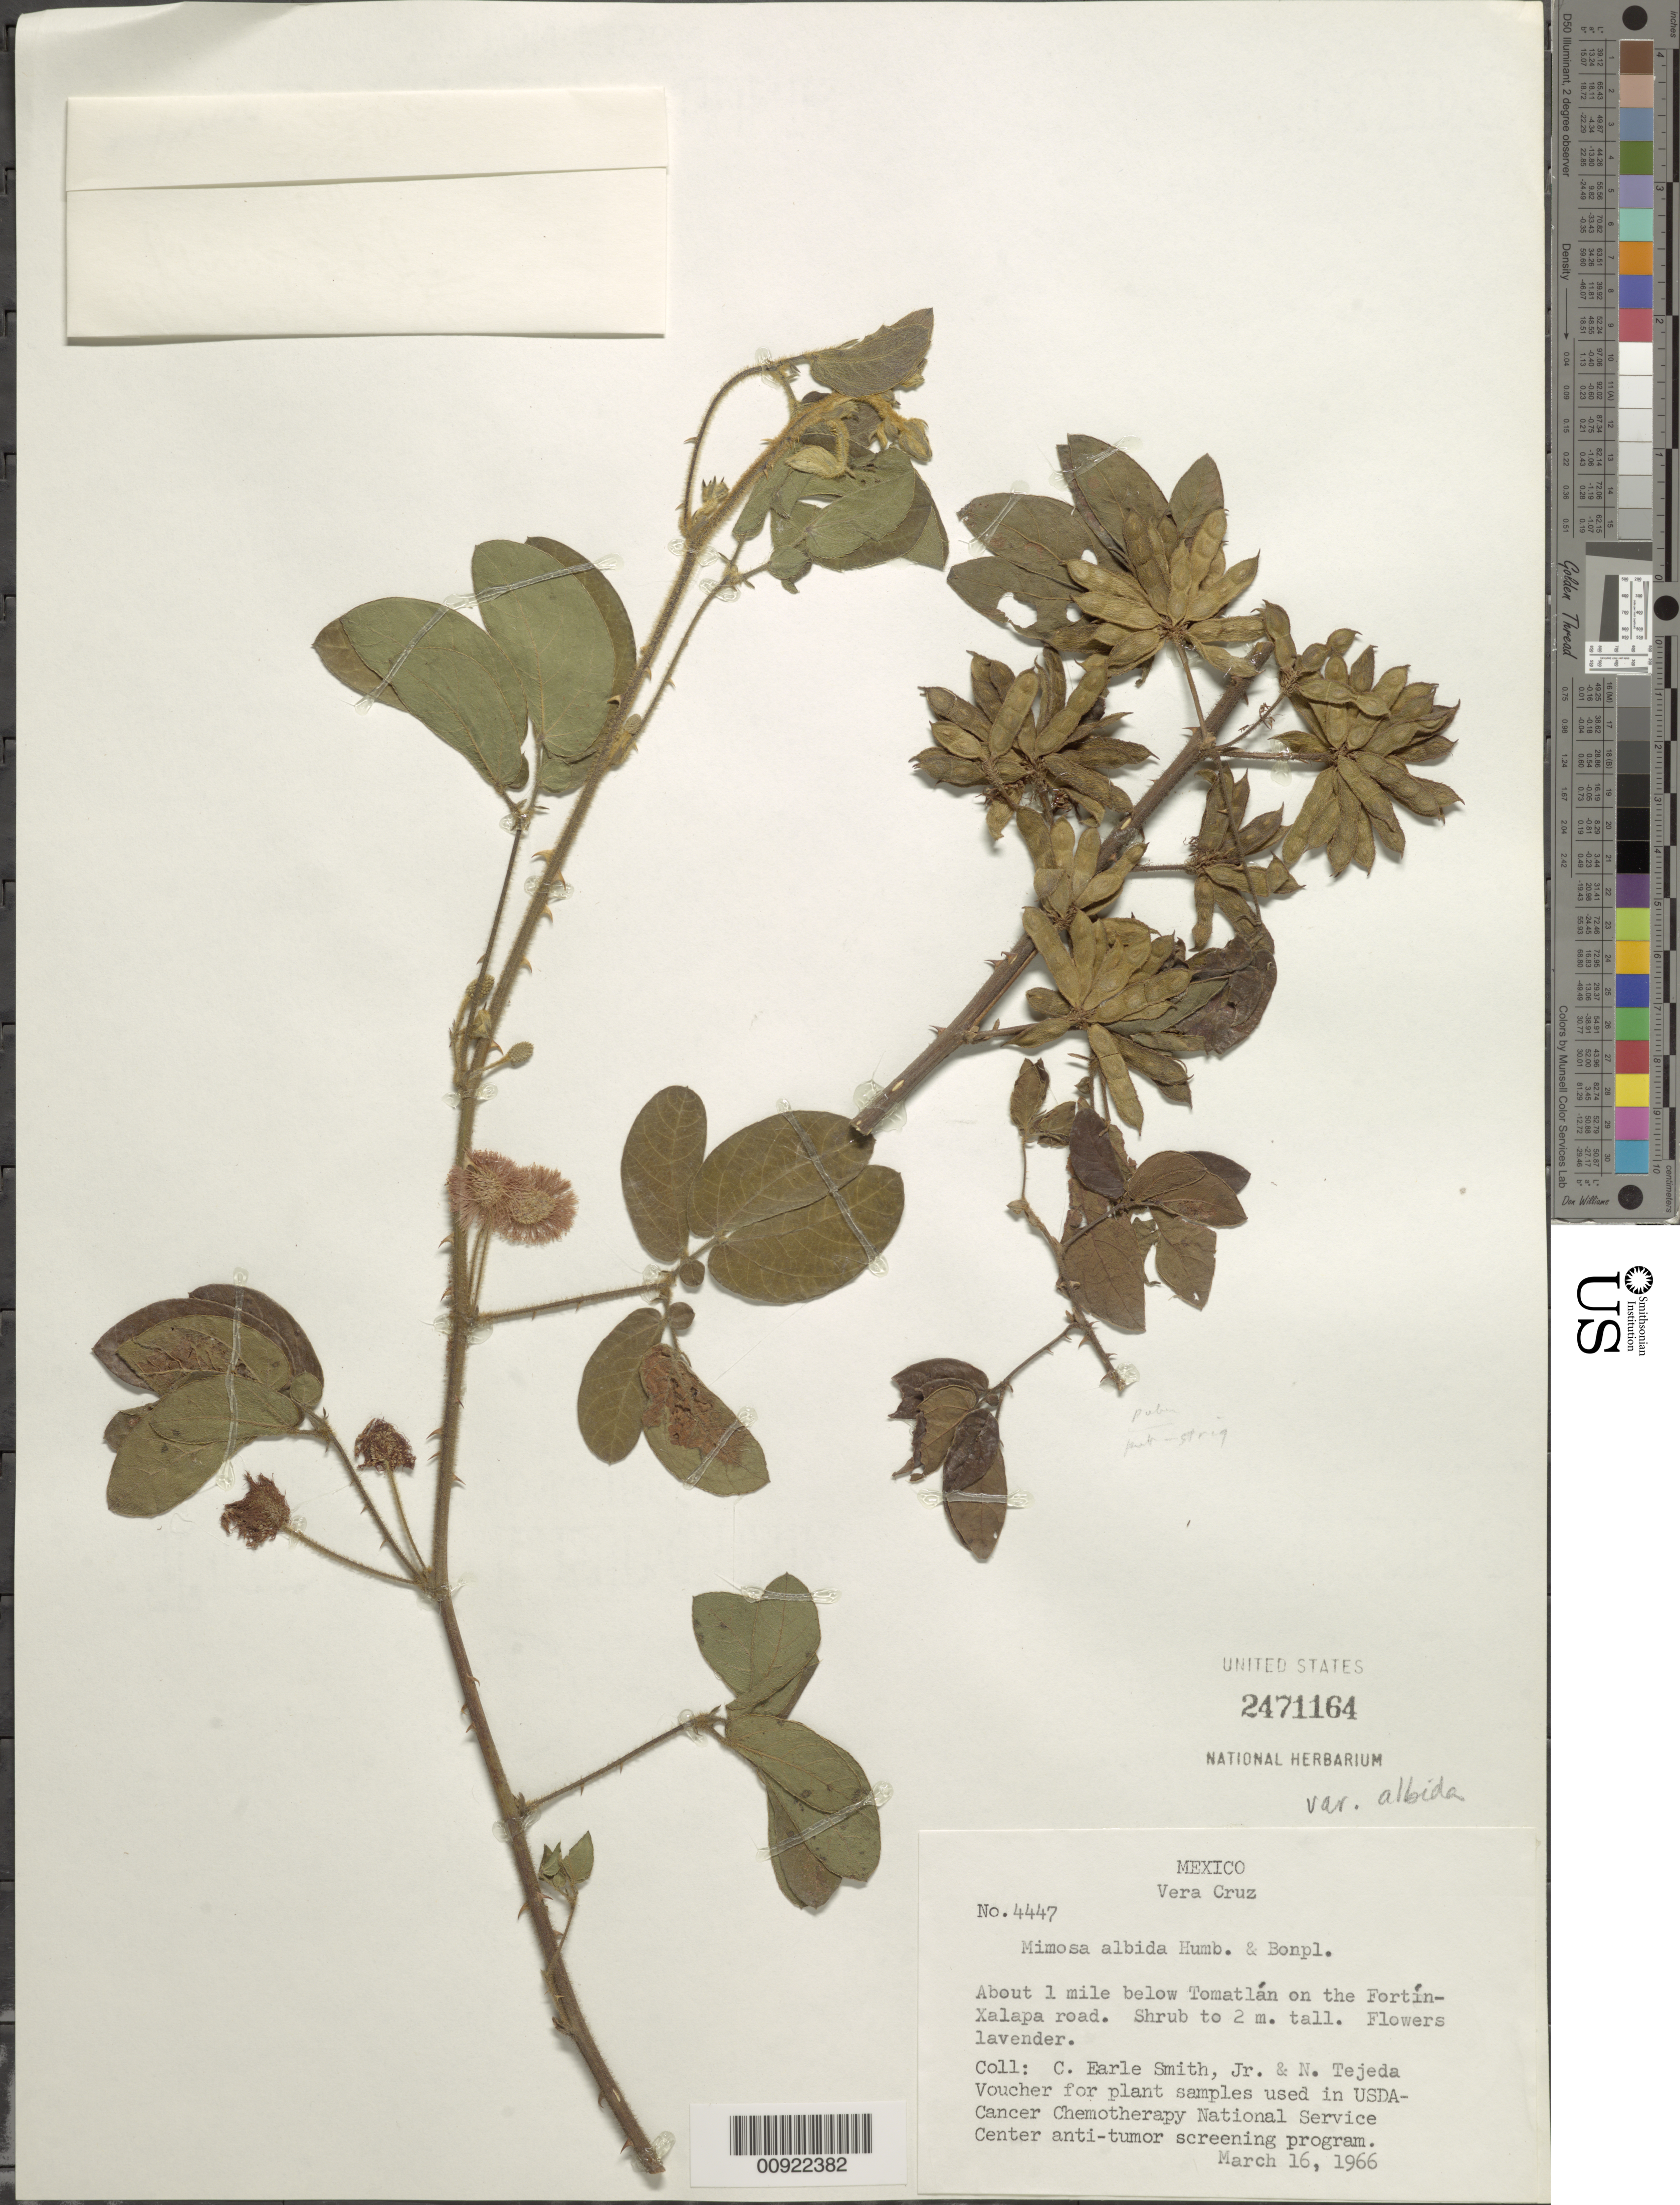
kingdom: Plantae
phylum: Tracheophyta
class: Magnoliopsida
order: Fabales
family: Fabaceae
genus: Mimosa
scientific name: Mimosa albida var. albida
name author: Humb. & Bonpl. ex Willd.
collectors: C. E. Smith Jr. & N. Tejeda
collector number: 4447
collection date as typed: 16 Mar 1966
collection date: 1966-03-16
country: Mexico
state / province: Veracruz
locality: About 1 mile below Tomatlán on the Fortín - Xalapa road.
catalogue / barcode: US 2471164